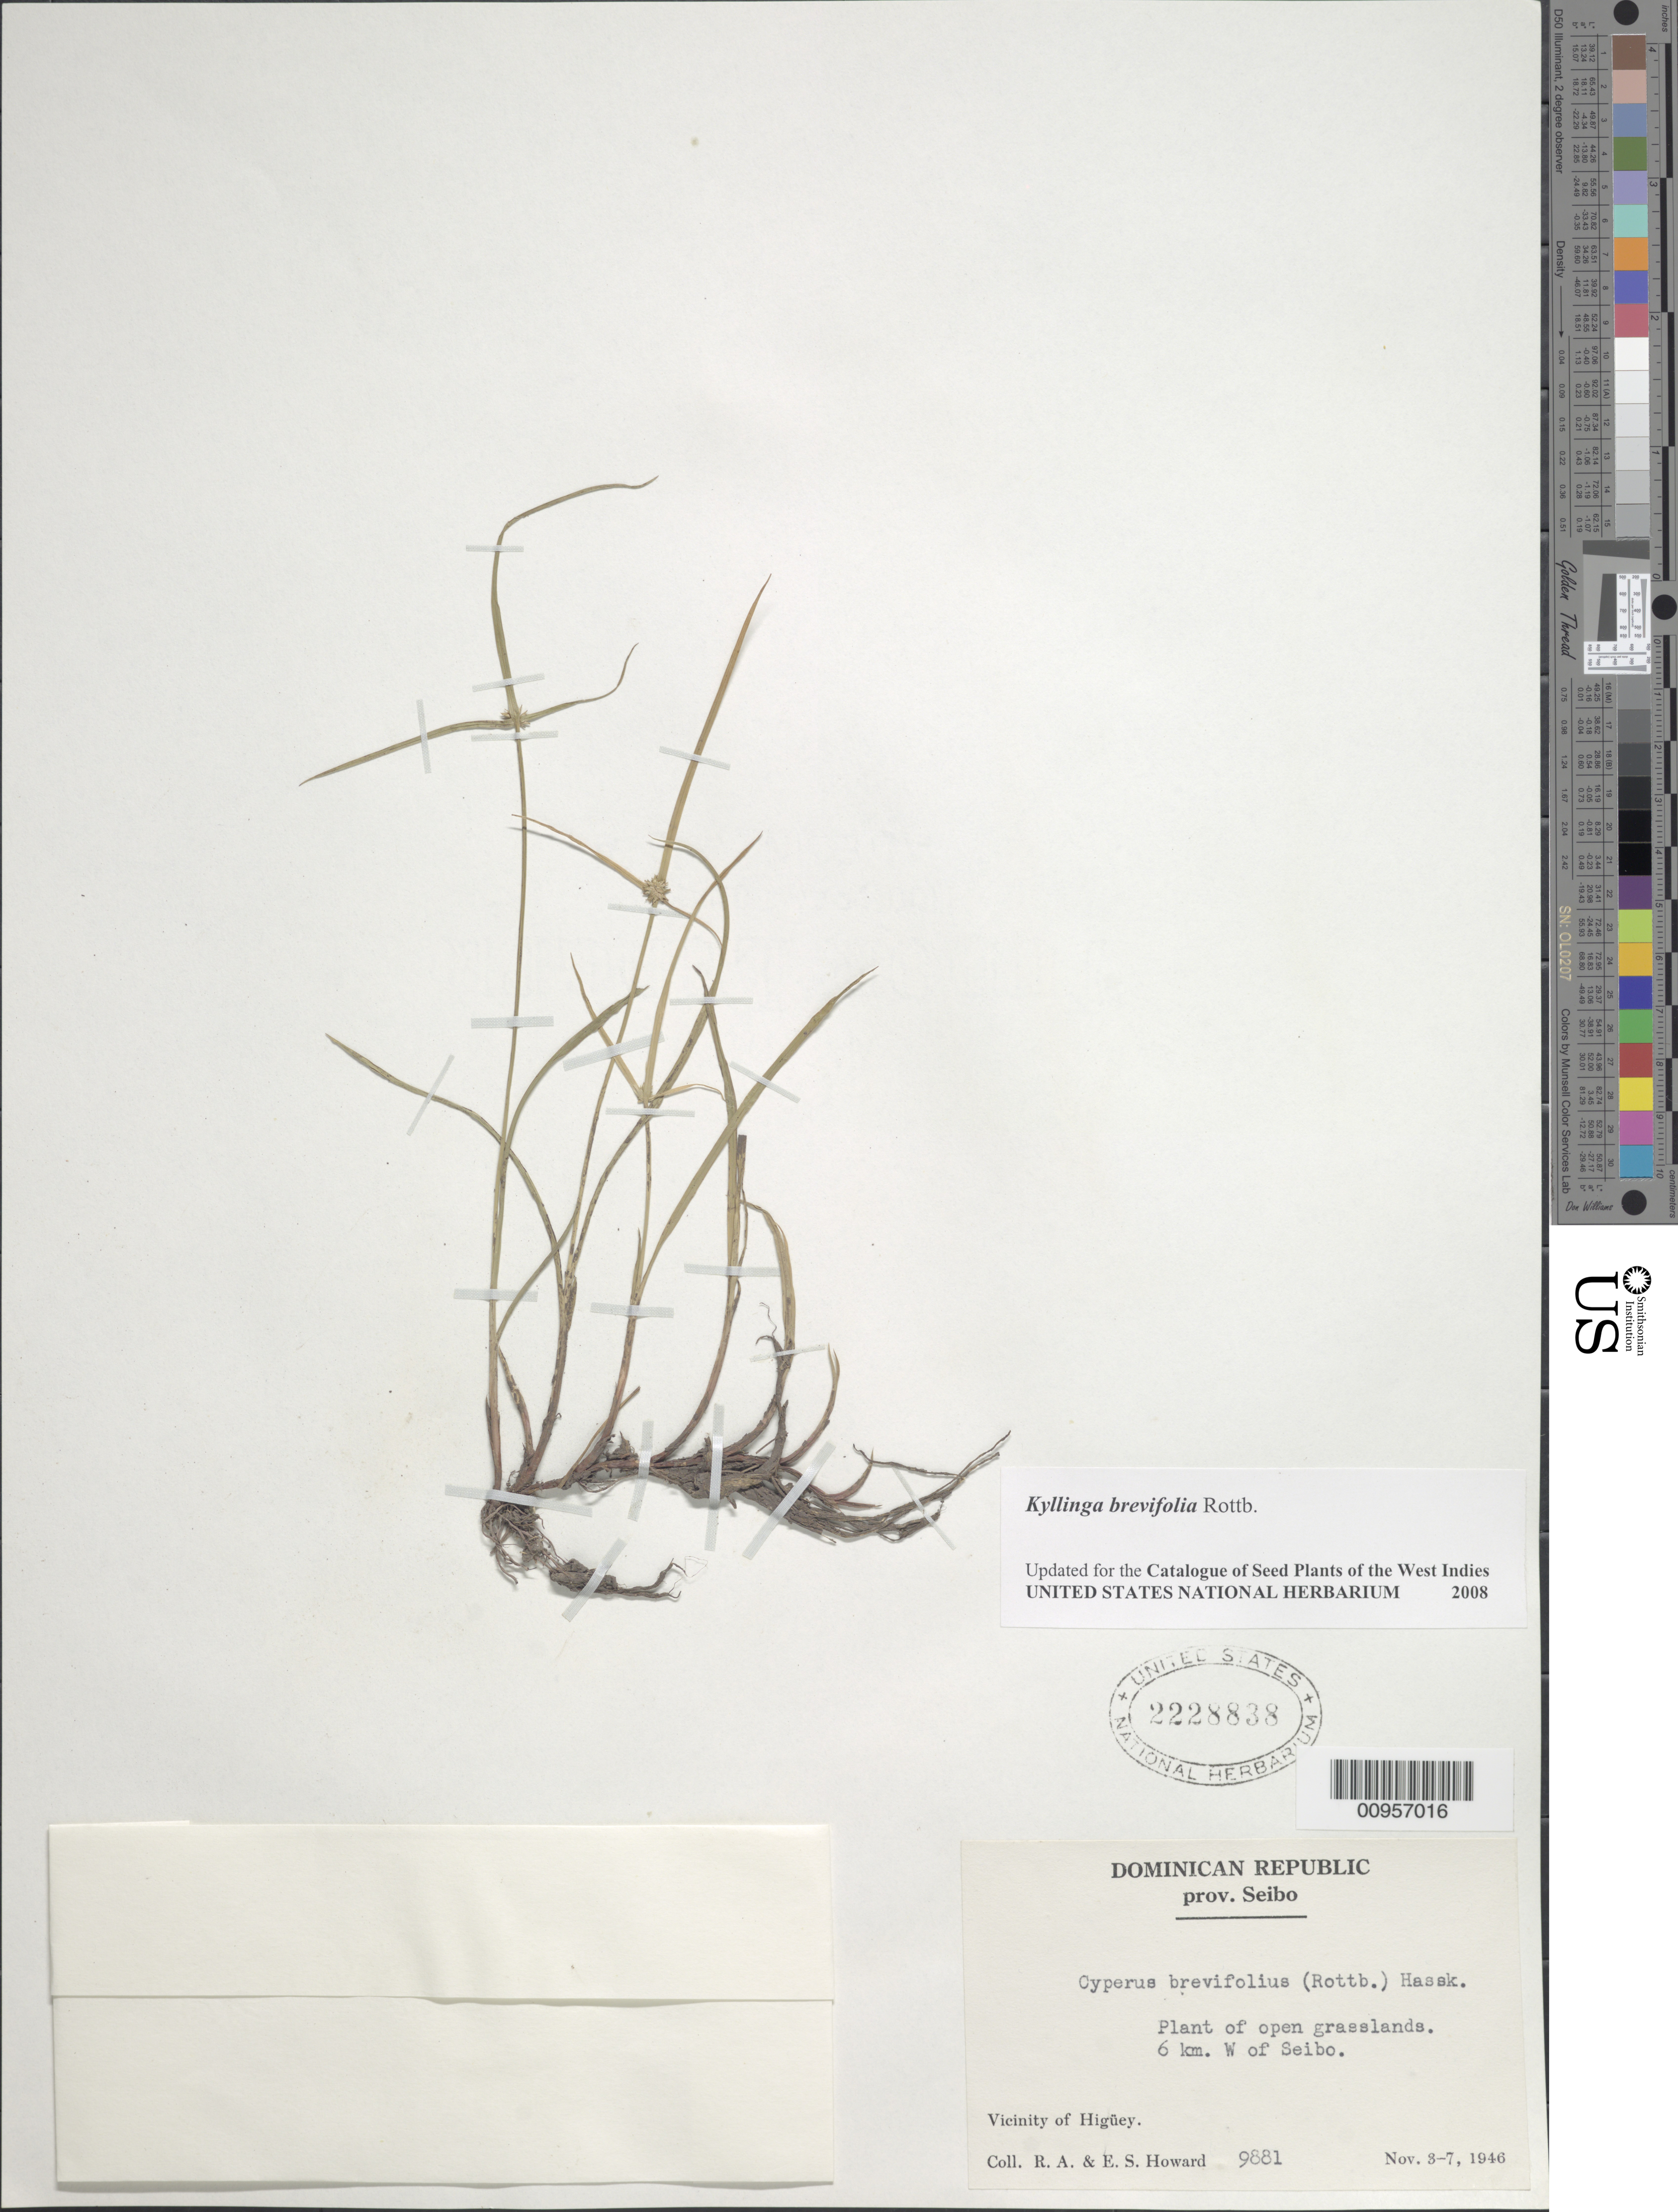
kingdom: Plantae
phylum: Tracheophyta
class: Liliopsida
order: Poales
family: Cyperaceae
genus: Cyperus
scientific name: Cyperus brevifolius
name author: (Rottb.) Hassk.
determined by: Strong, M. T., (US), Smithsonian Institution - National Museum of Natural History (UNITED STATES)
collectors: R. A. Howard & E. S. Howard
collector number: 9881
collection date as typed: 03 Nov 1946 to 07 Nov 1946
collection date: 1946-11-03/1946-11-07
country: Dominican Republic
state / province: El Seibo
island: Hispaniola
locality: Vicinity of Higüey, open grasslands 6 km. W of Seibo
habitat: Open grasslands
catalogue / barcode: US 2228838